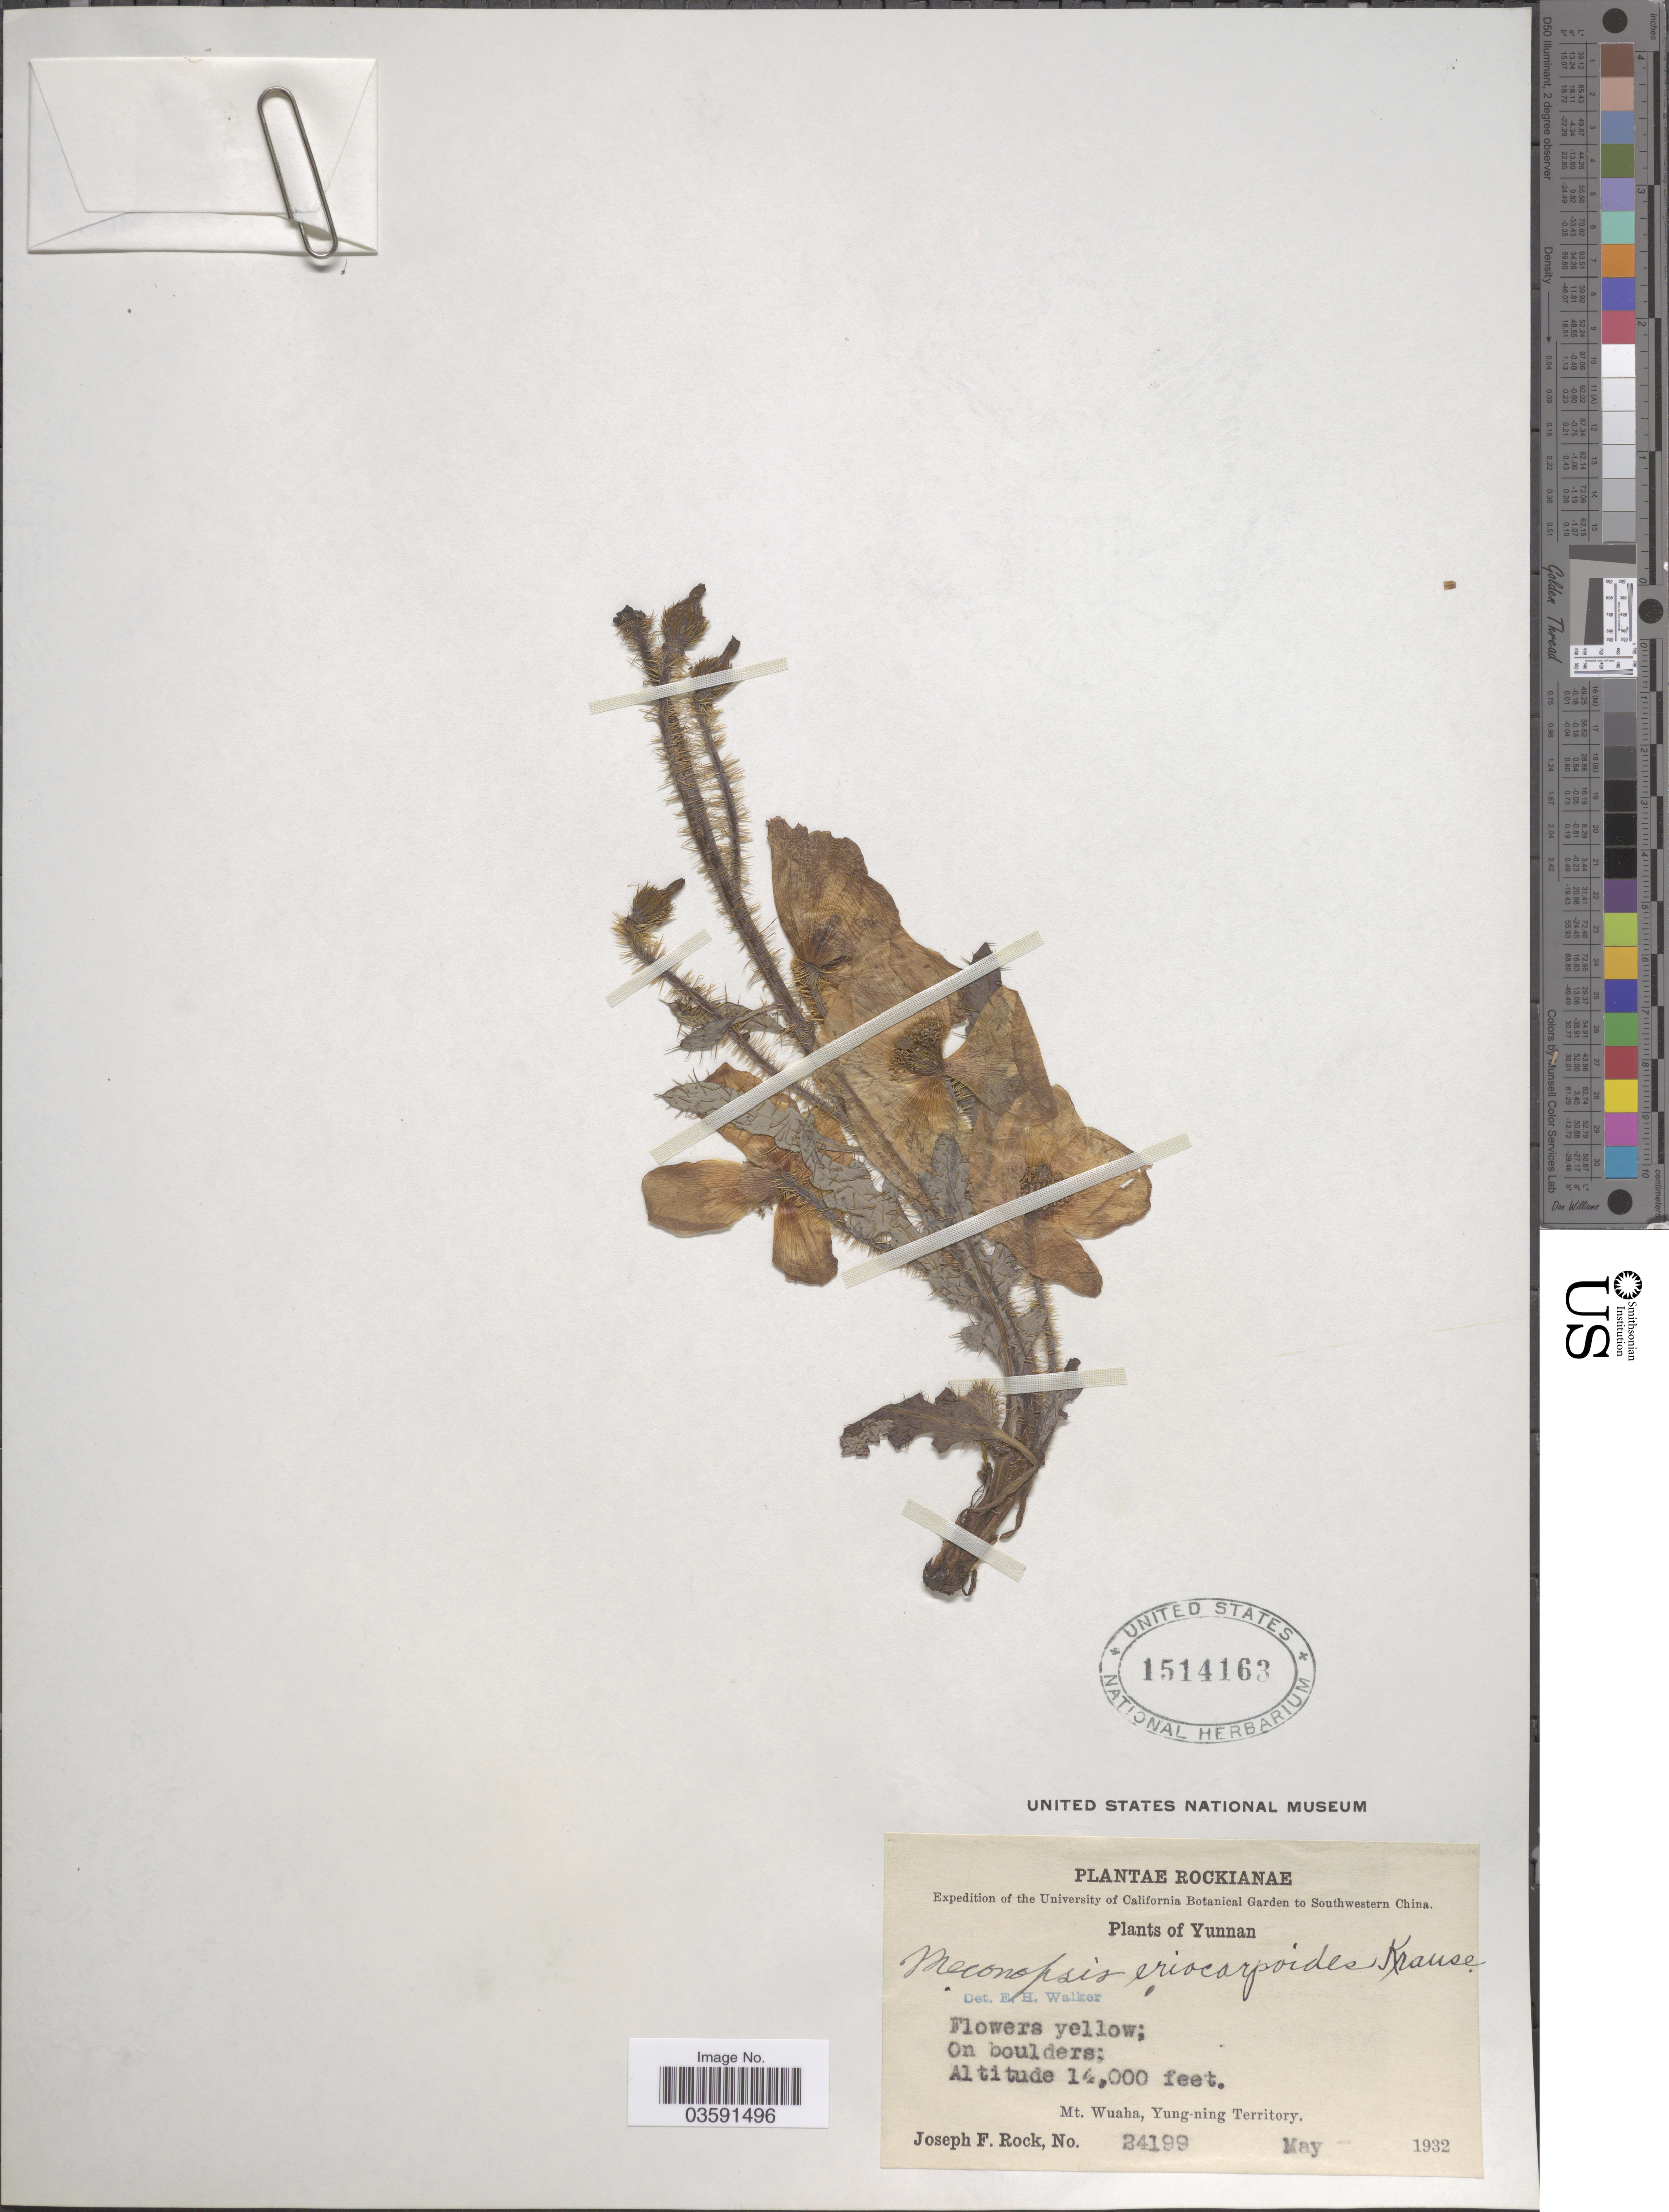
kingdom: Plantae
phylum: Tracheophyta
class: Magnoliopsida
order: Ranunculales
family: Papaveraceae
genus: Meconopsis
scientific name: Meconopsis eriocarpoides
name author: Krause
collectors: J. F. Rock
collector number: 24199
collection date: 1932-05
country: China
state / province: Yunnan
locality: Southwestern China. Mt Wuaha, Yung-ning Territory.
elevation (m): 4267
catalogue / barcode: US 1514163